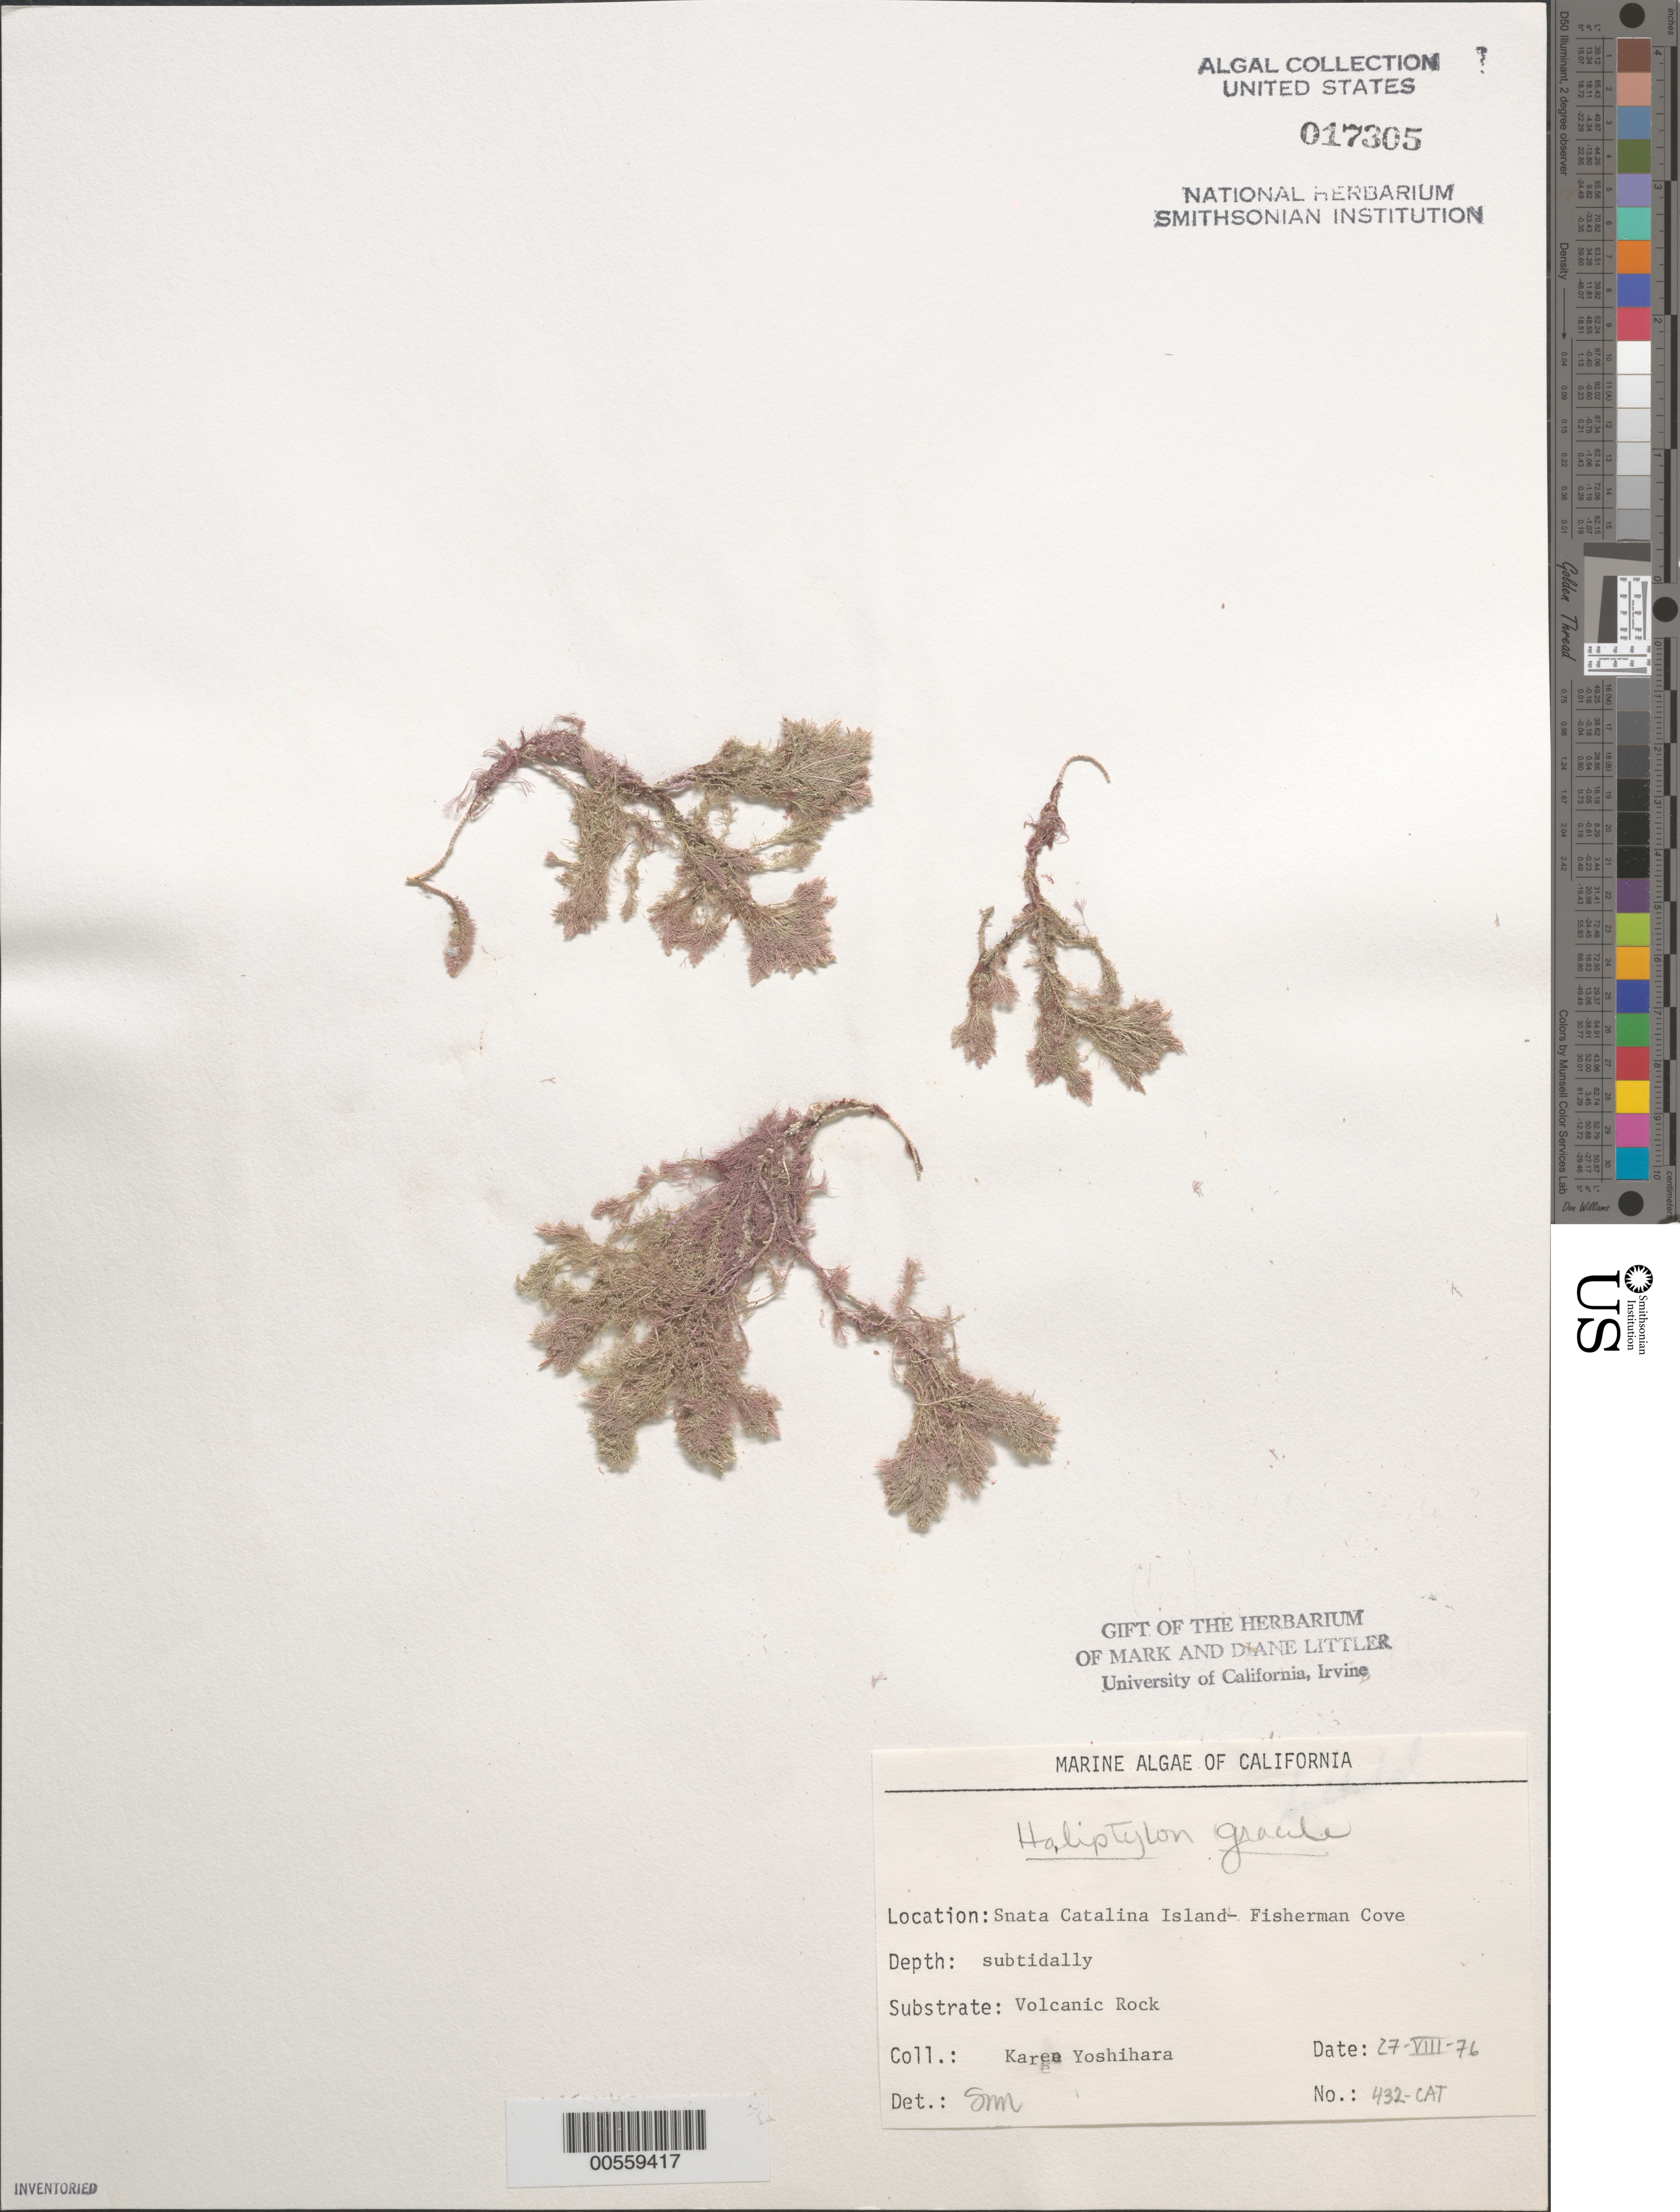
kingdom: Plantae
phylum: Rhodophyta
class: Florideophyceae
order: Corallinales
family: Corallinaceae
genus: Jania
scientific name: Jania rosea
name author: (Lam.) Decne.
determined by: Algae name updating Project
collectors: K. Yoshihara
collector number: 432-CAT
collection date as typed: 27 Aug 1976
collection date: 1976-08-27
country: United States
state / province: California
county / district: Los Angeles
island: Santa Catalina Island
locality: Fishermen Cove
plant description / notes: BLM-SOCALBIGHT Rocky Intertidal Survey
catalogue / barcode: US 17305